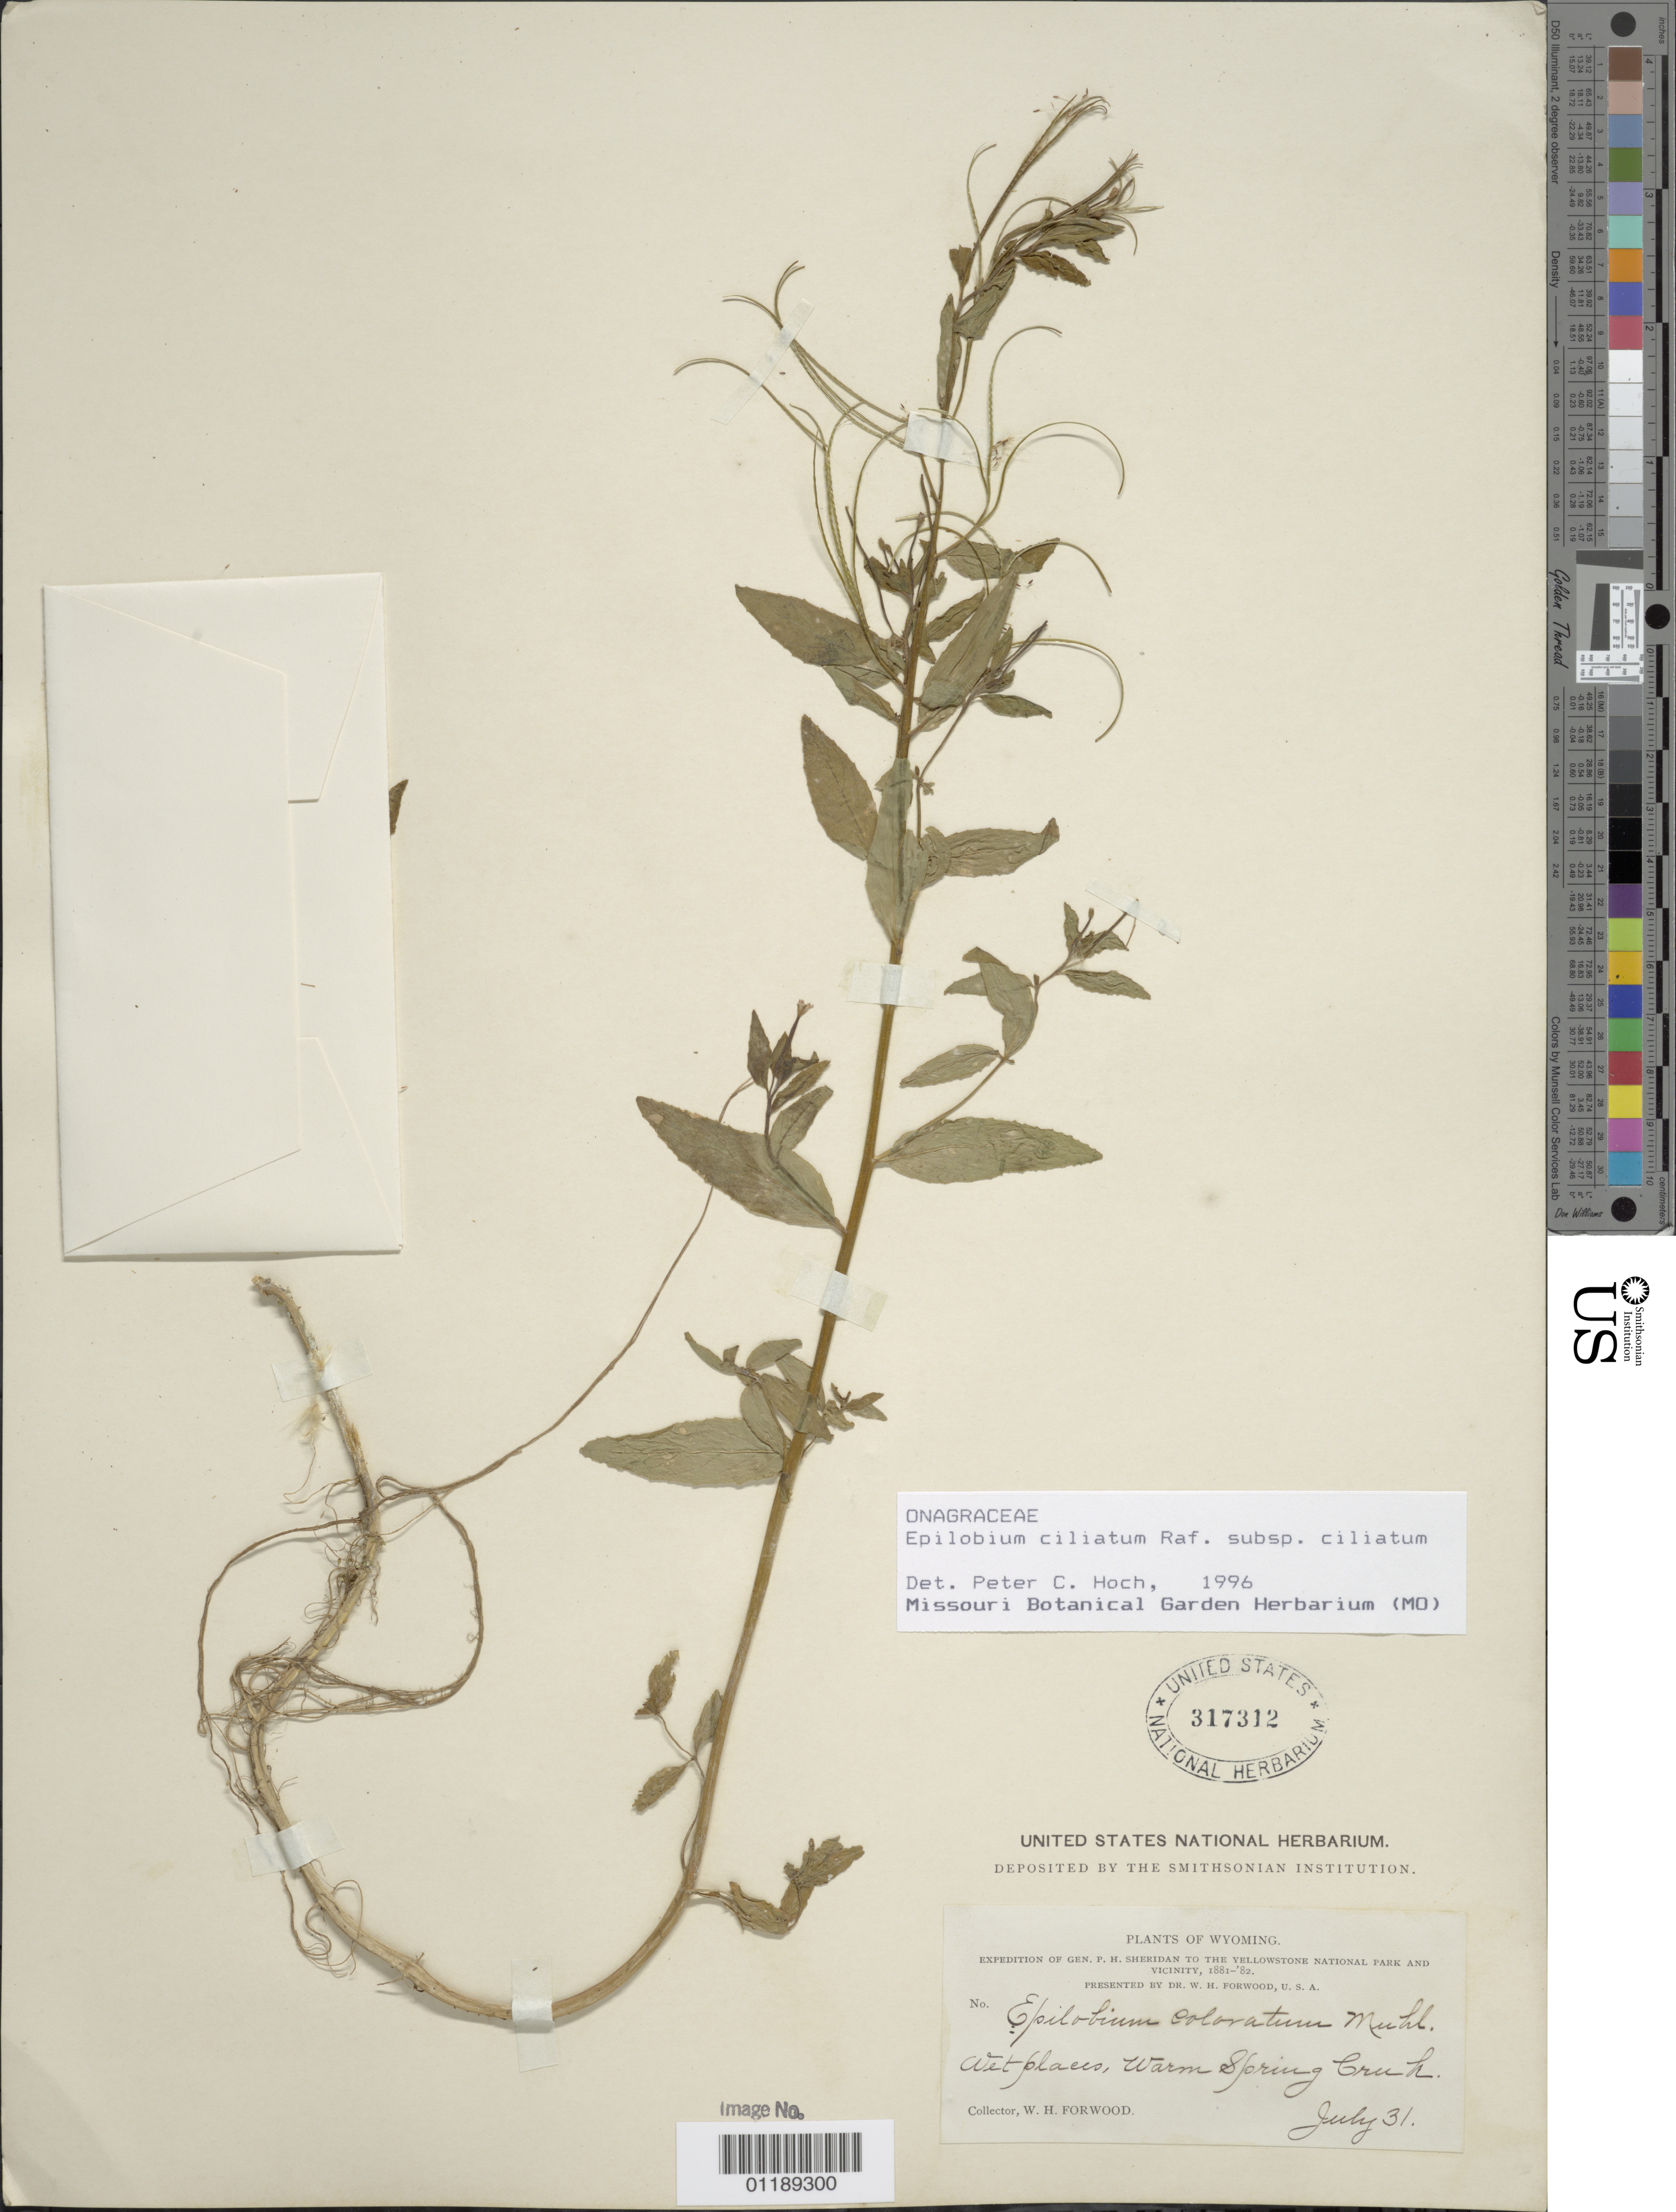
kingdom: Plantae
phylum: Tracheophyta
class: Magnoliopsida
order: Myrtales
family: Onagraceae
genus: Epilobium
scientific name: Epilobium ciliatum subsp. ciliatum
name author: Raf.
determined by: Hoch, P. C.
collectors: W. Forwood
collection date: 1881-07-31 or 1882-07-31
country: United States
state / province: Wyoming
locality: Warm Spring Creek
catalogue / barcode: US 317312